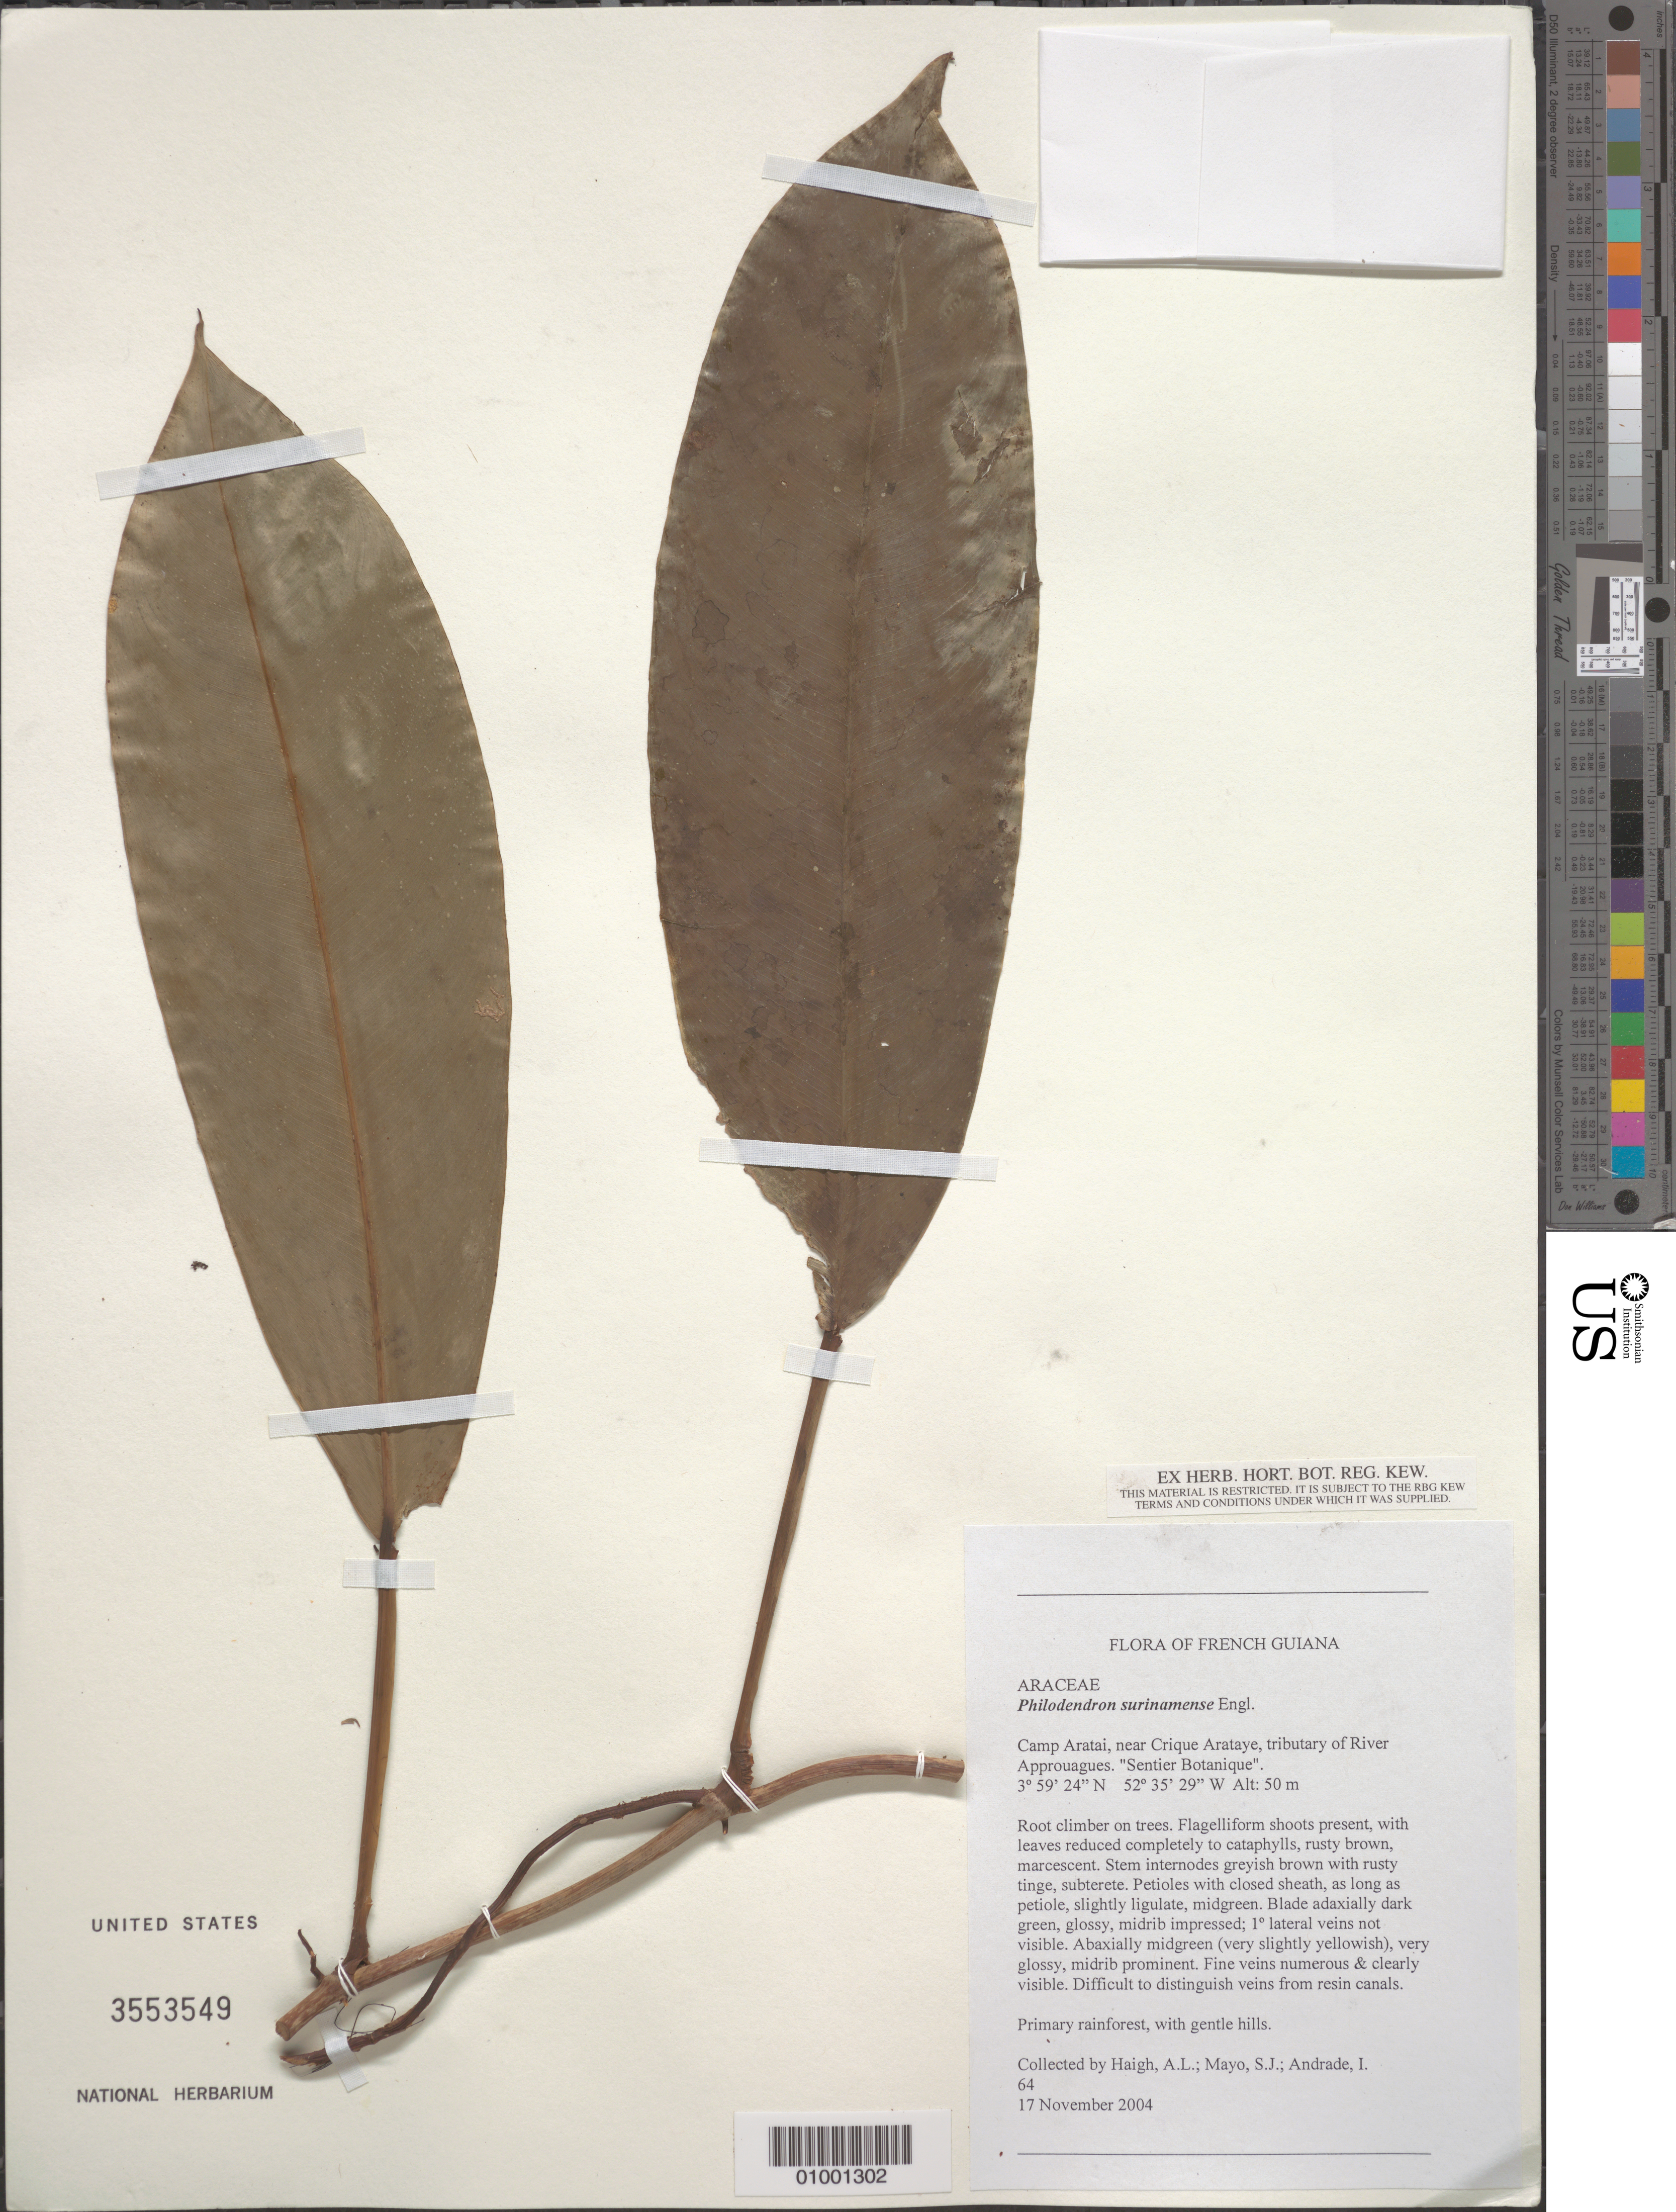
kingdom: Plantae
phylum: Tracheophyta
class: Liliopsida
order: Alismatales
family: Araceae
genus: Philodendron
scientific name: Philodendron surinamense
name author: (Miq.) Engl.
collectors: A. Haigh, S. J. Mayo & I. Andrade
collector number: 64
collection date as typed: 17-Nov-04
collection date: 2004-11-17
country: French Guiana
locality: Camp Aratai, near Crique Arataye, tributary of River Approuagues. "Sentier Botanique"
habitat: Primary rainforest, with gentle hills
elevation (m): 50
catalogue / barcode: US 3553549